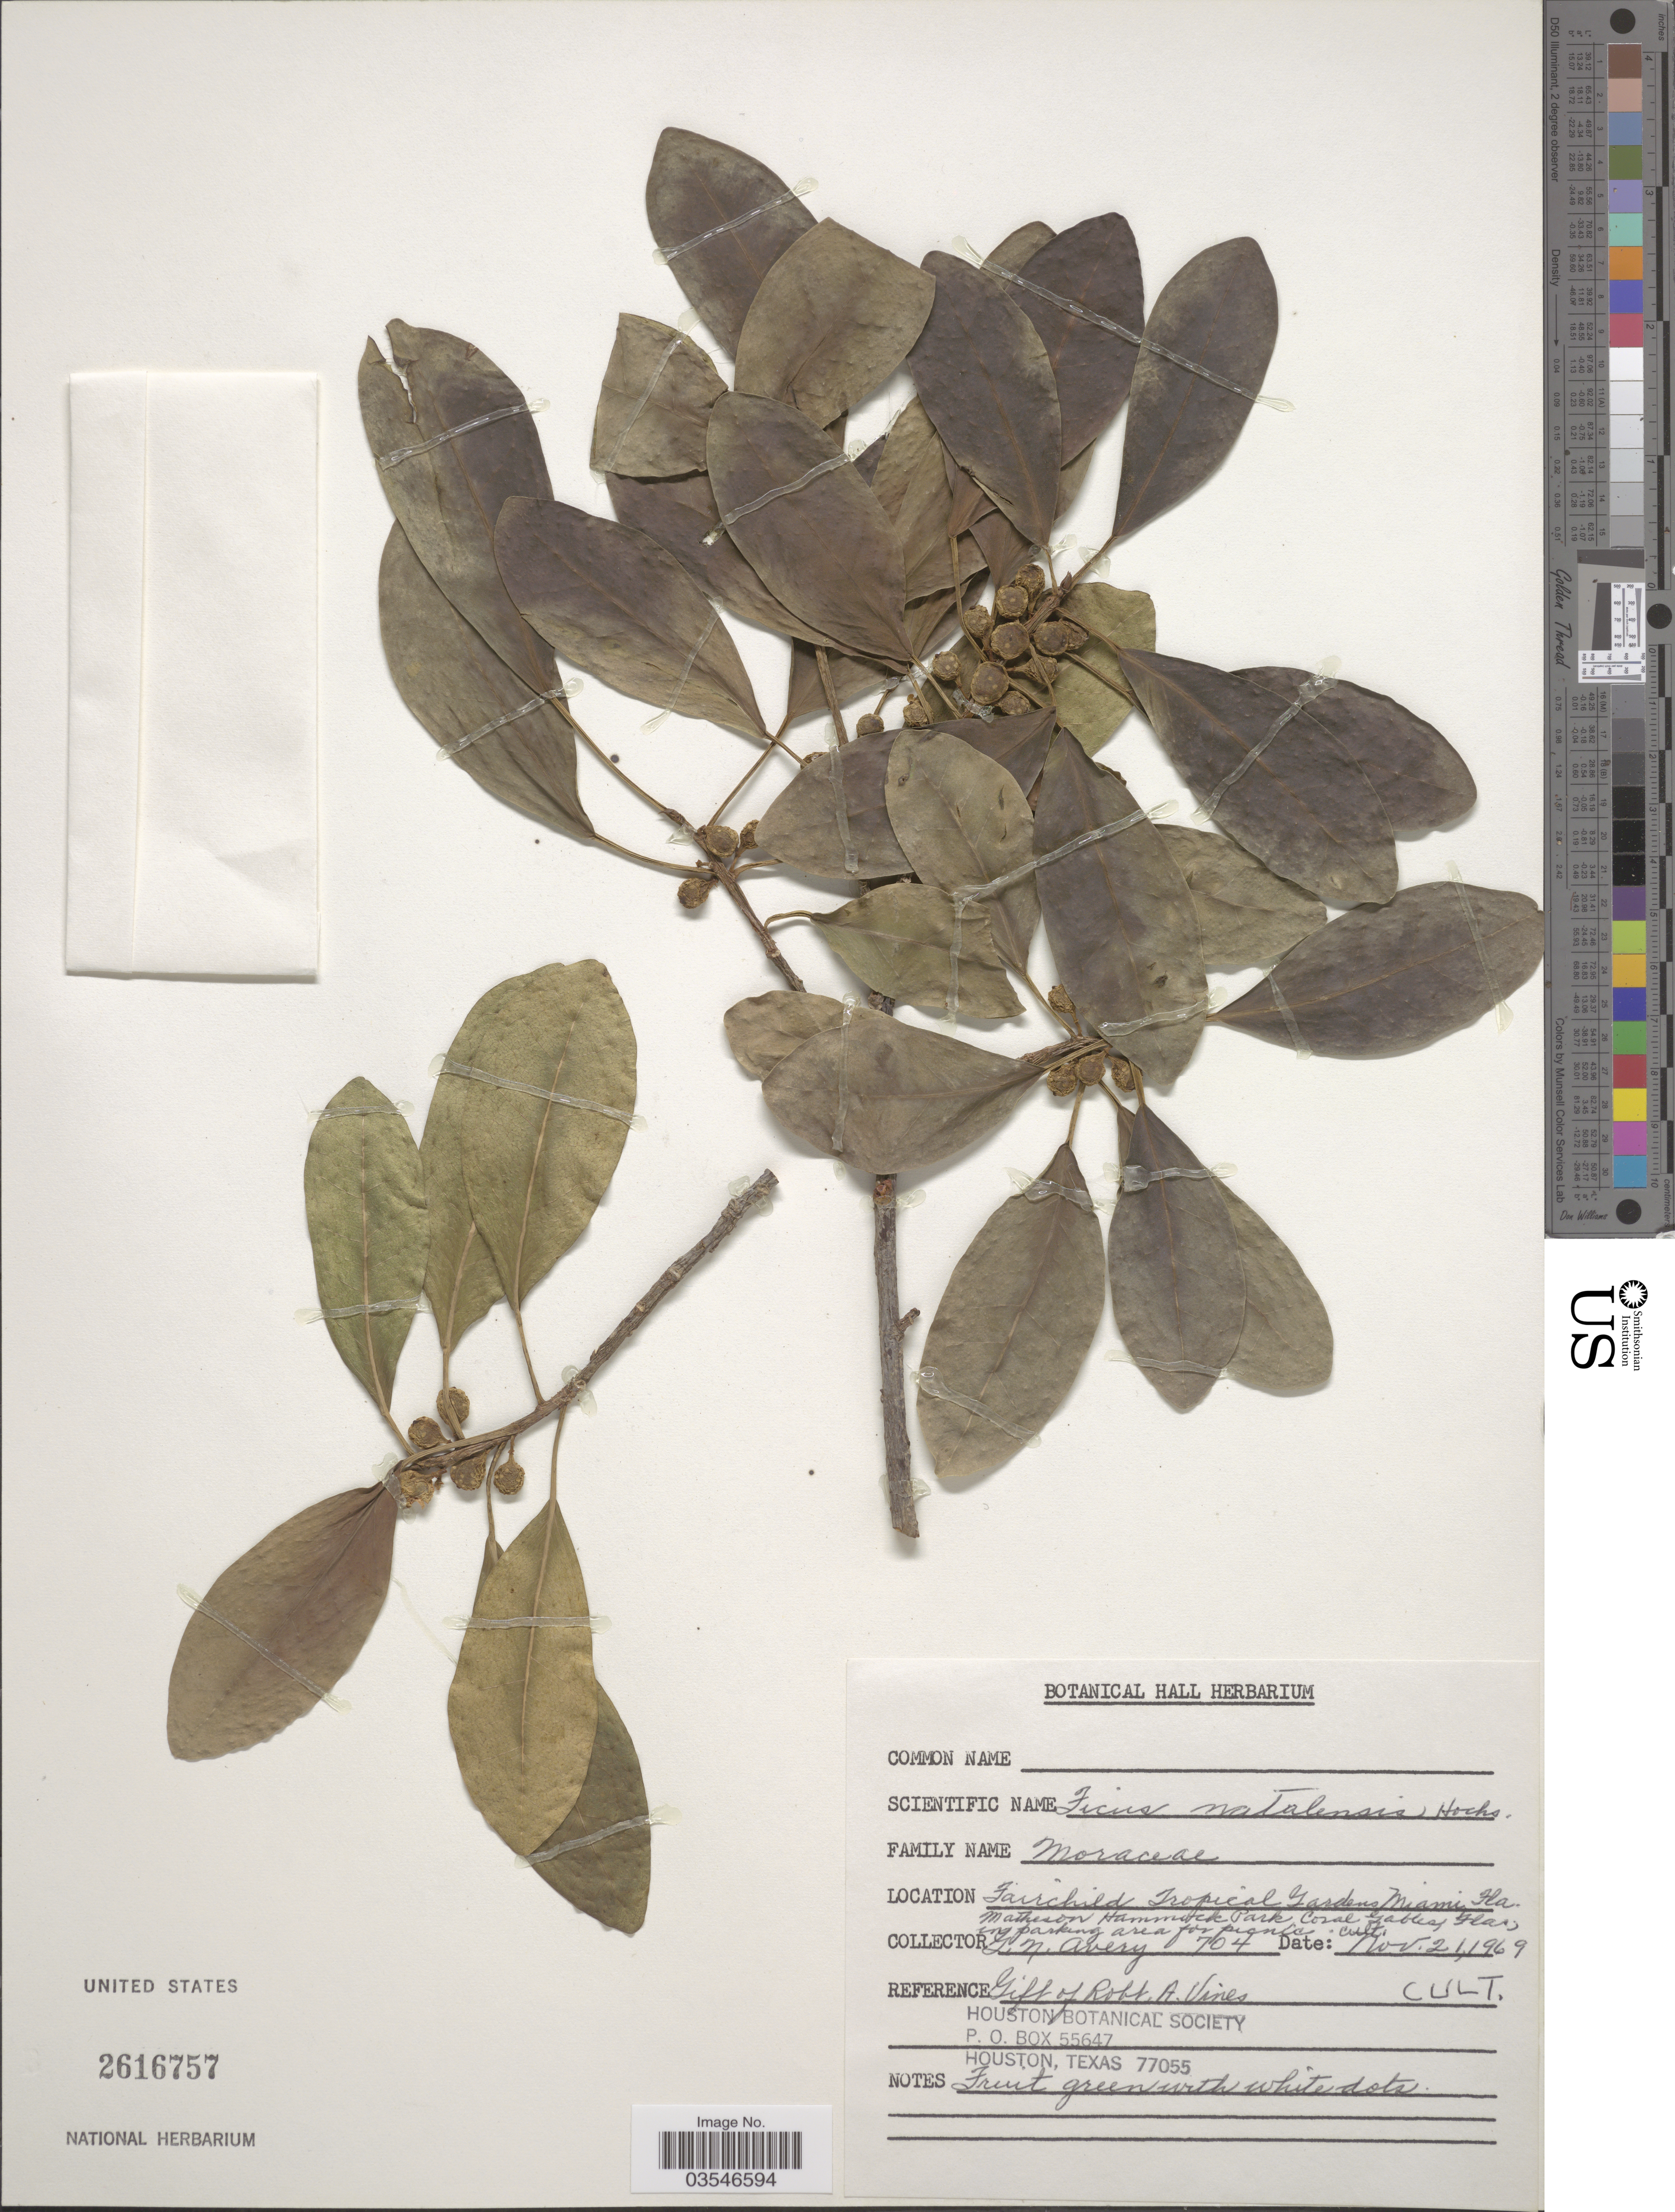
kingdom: Plantae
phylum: Tracheophyta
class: Magnoliopsida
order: Rosales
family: Moraceae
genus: Ficus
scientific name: Ficus natalensis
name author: Hochst.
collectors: G. N. Avery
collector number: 704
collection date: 1969-11-21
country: United States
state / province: Florida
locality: Fairchild Tropical Gardens Miami. Matheson Hammock Park Coral Gables, in parking area for picnic.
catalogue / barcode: US 2616757